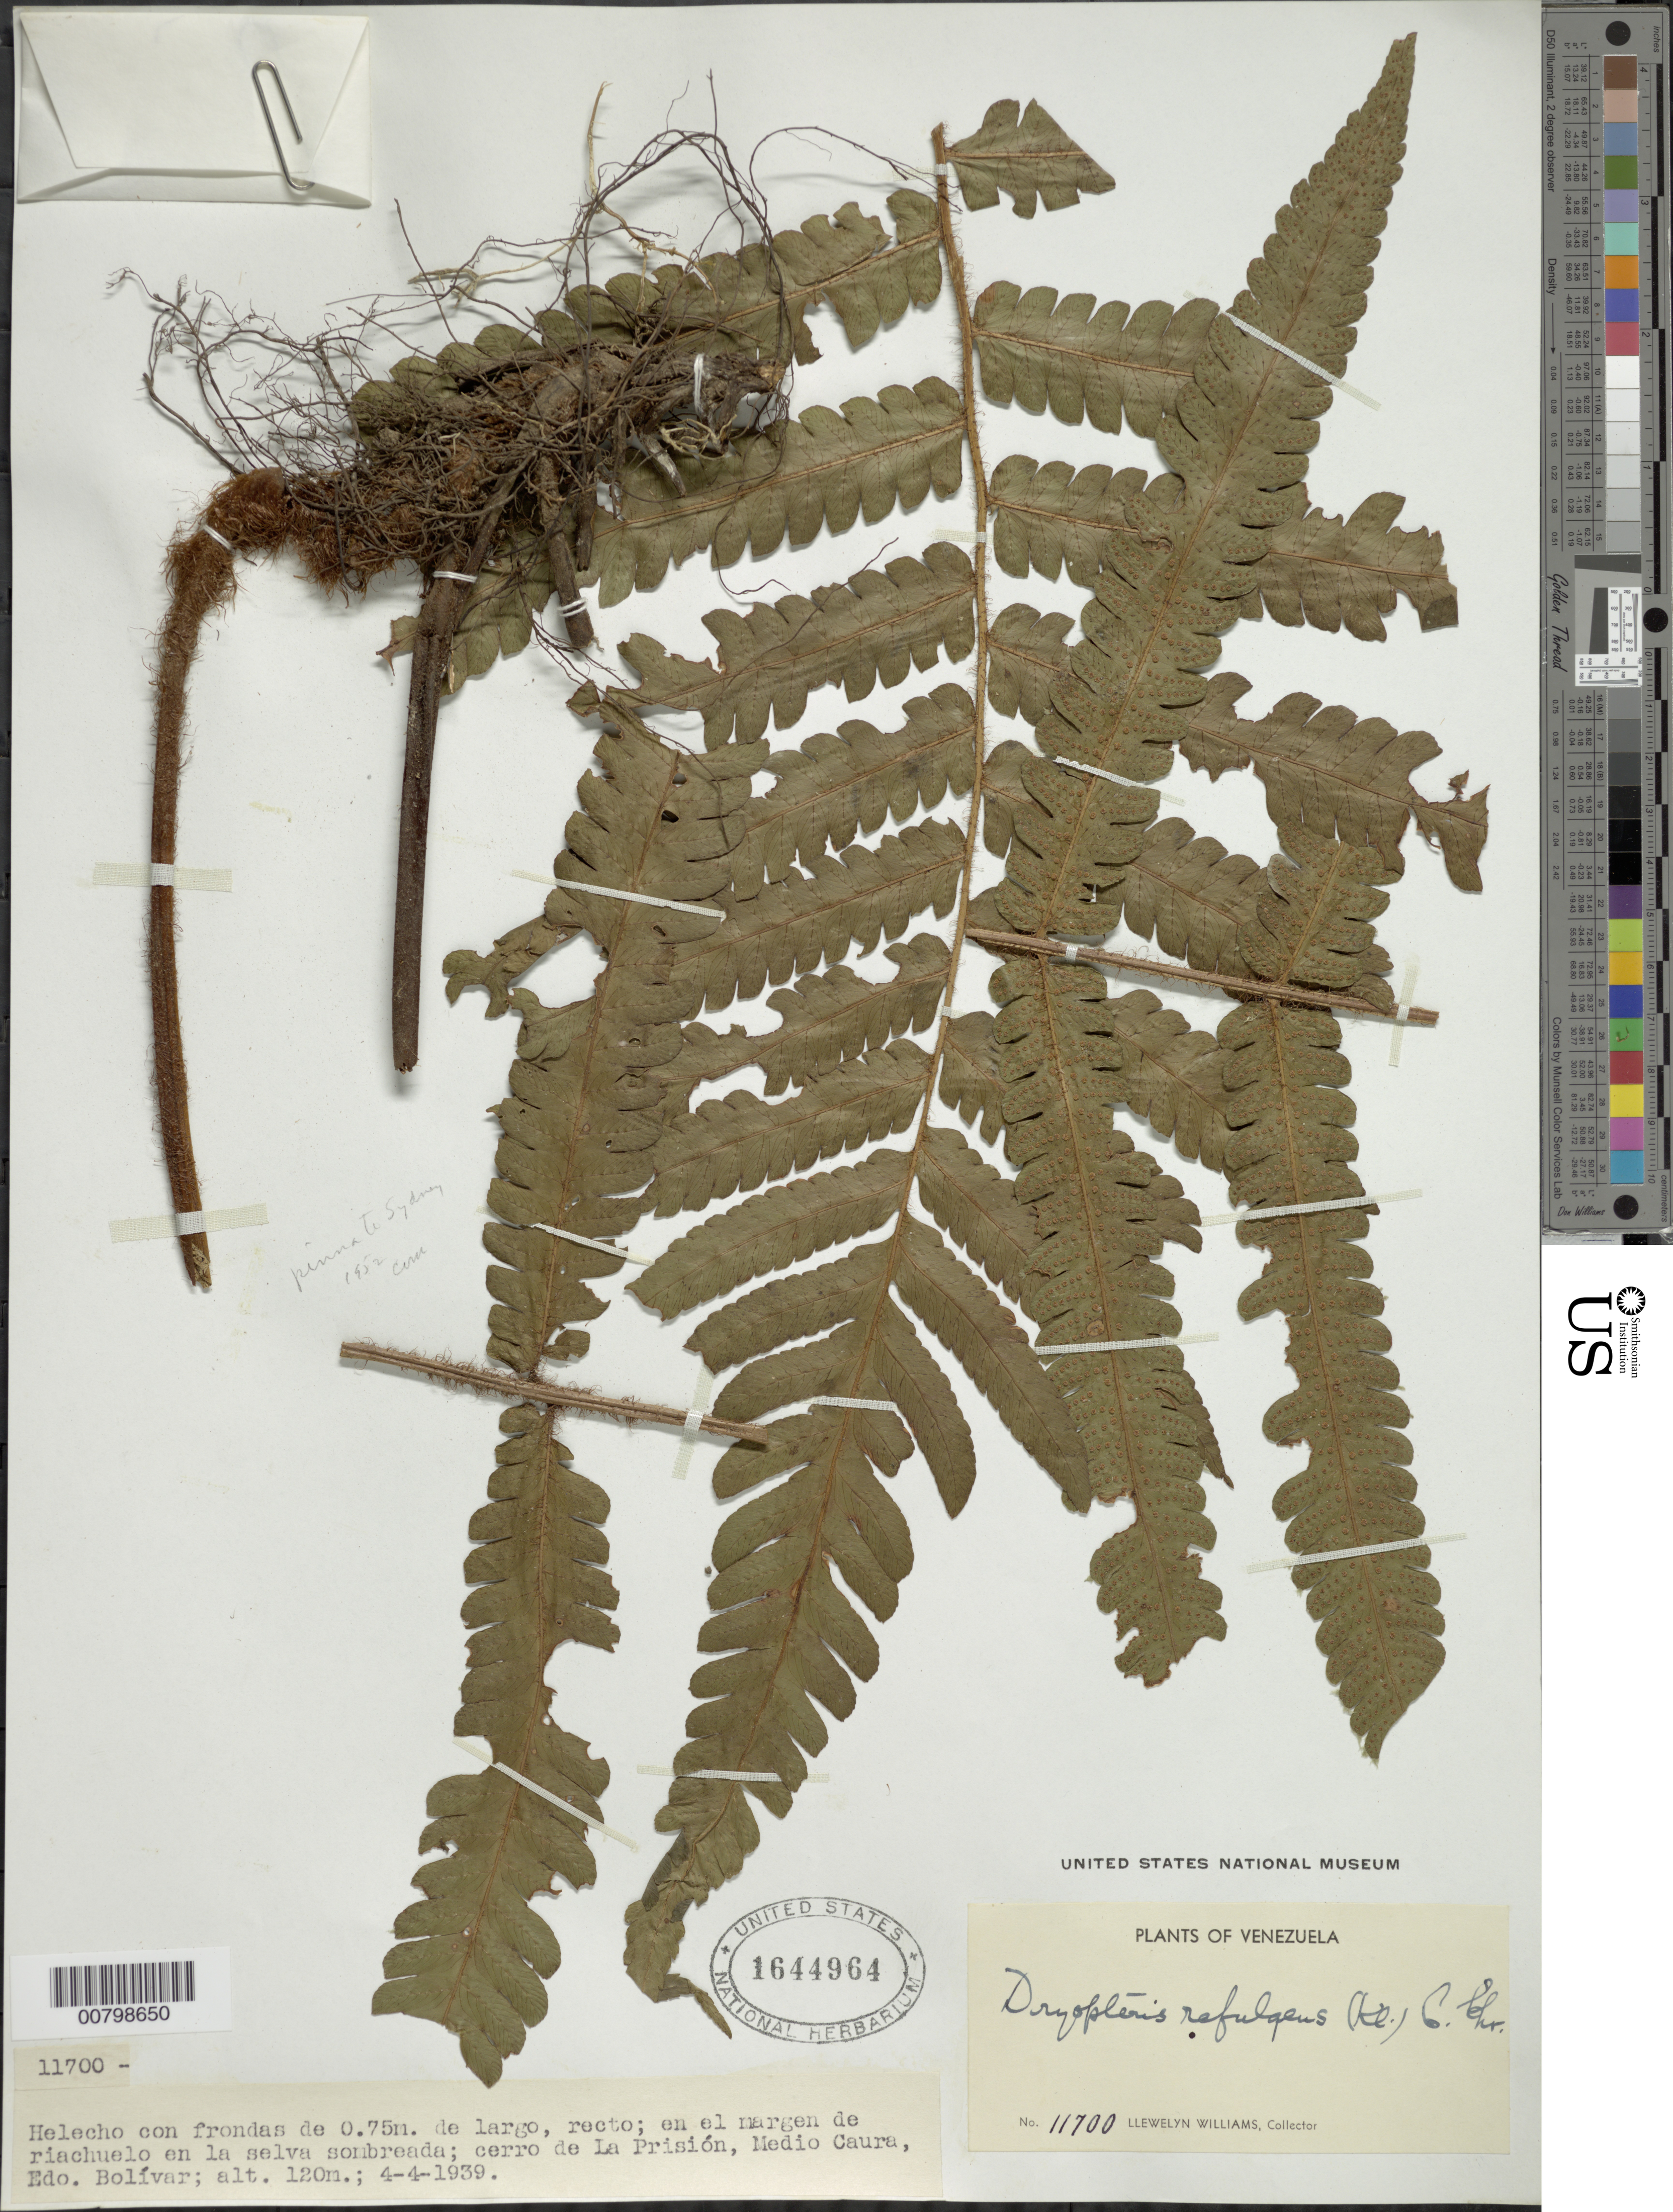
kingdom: Plantae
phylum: Tracheophyta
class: Polypodiopsida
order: Polypodiales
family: Dryopteridaceae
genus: Ctenitis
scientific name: Ctenitis refulgens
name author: (Mett.) Vareschi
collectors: Ll. Williams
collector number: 11700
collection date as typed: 4-Apr-39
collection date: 1939-04-04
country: Venezuela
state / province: Bolívar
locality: La Prisión, Medio Caura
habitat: Margen de riachuelo en la selva sombreada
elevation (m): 120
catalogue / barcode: US 1644964